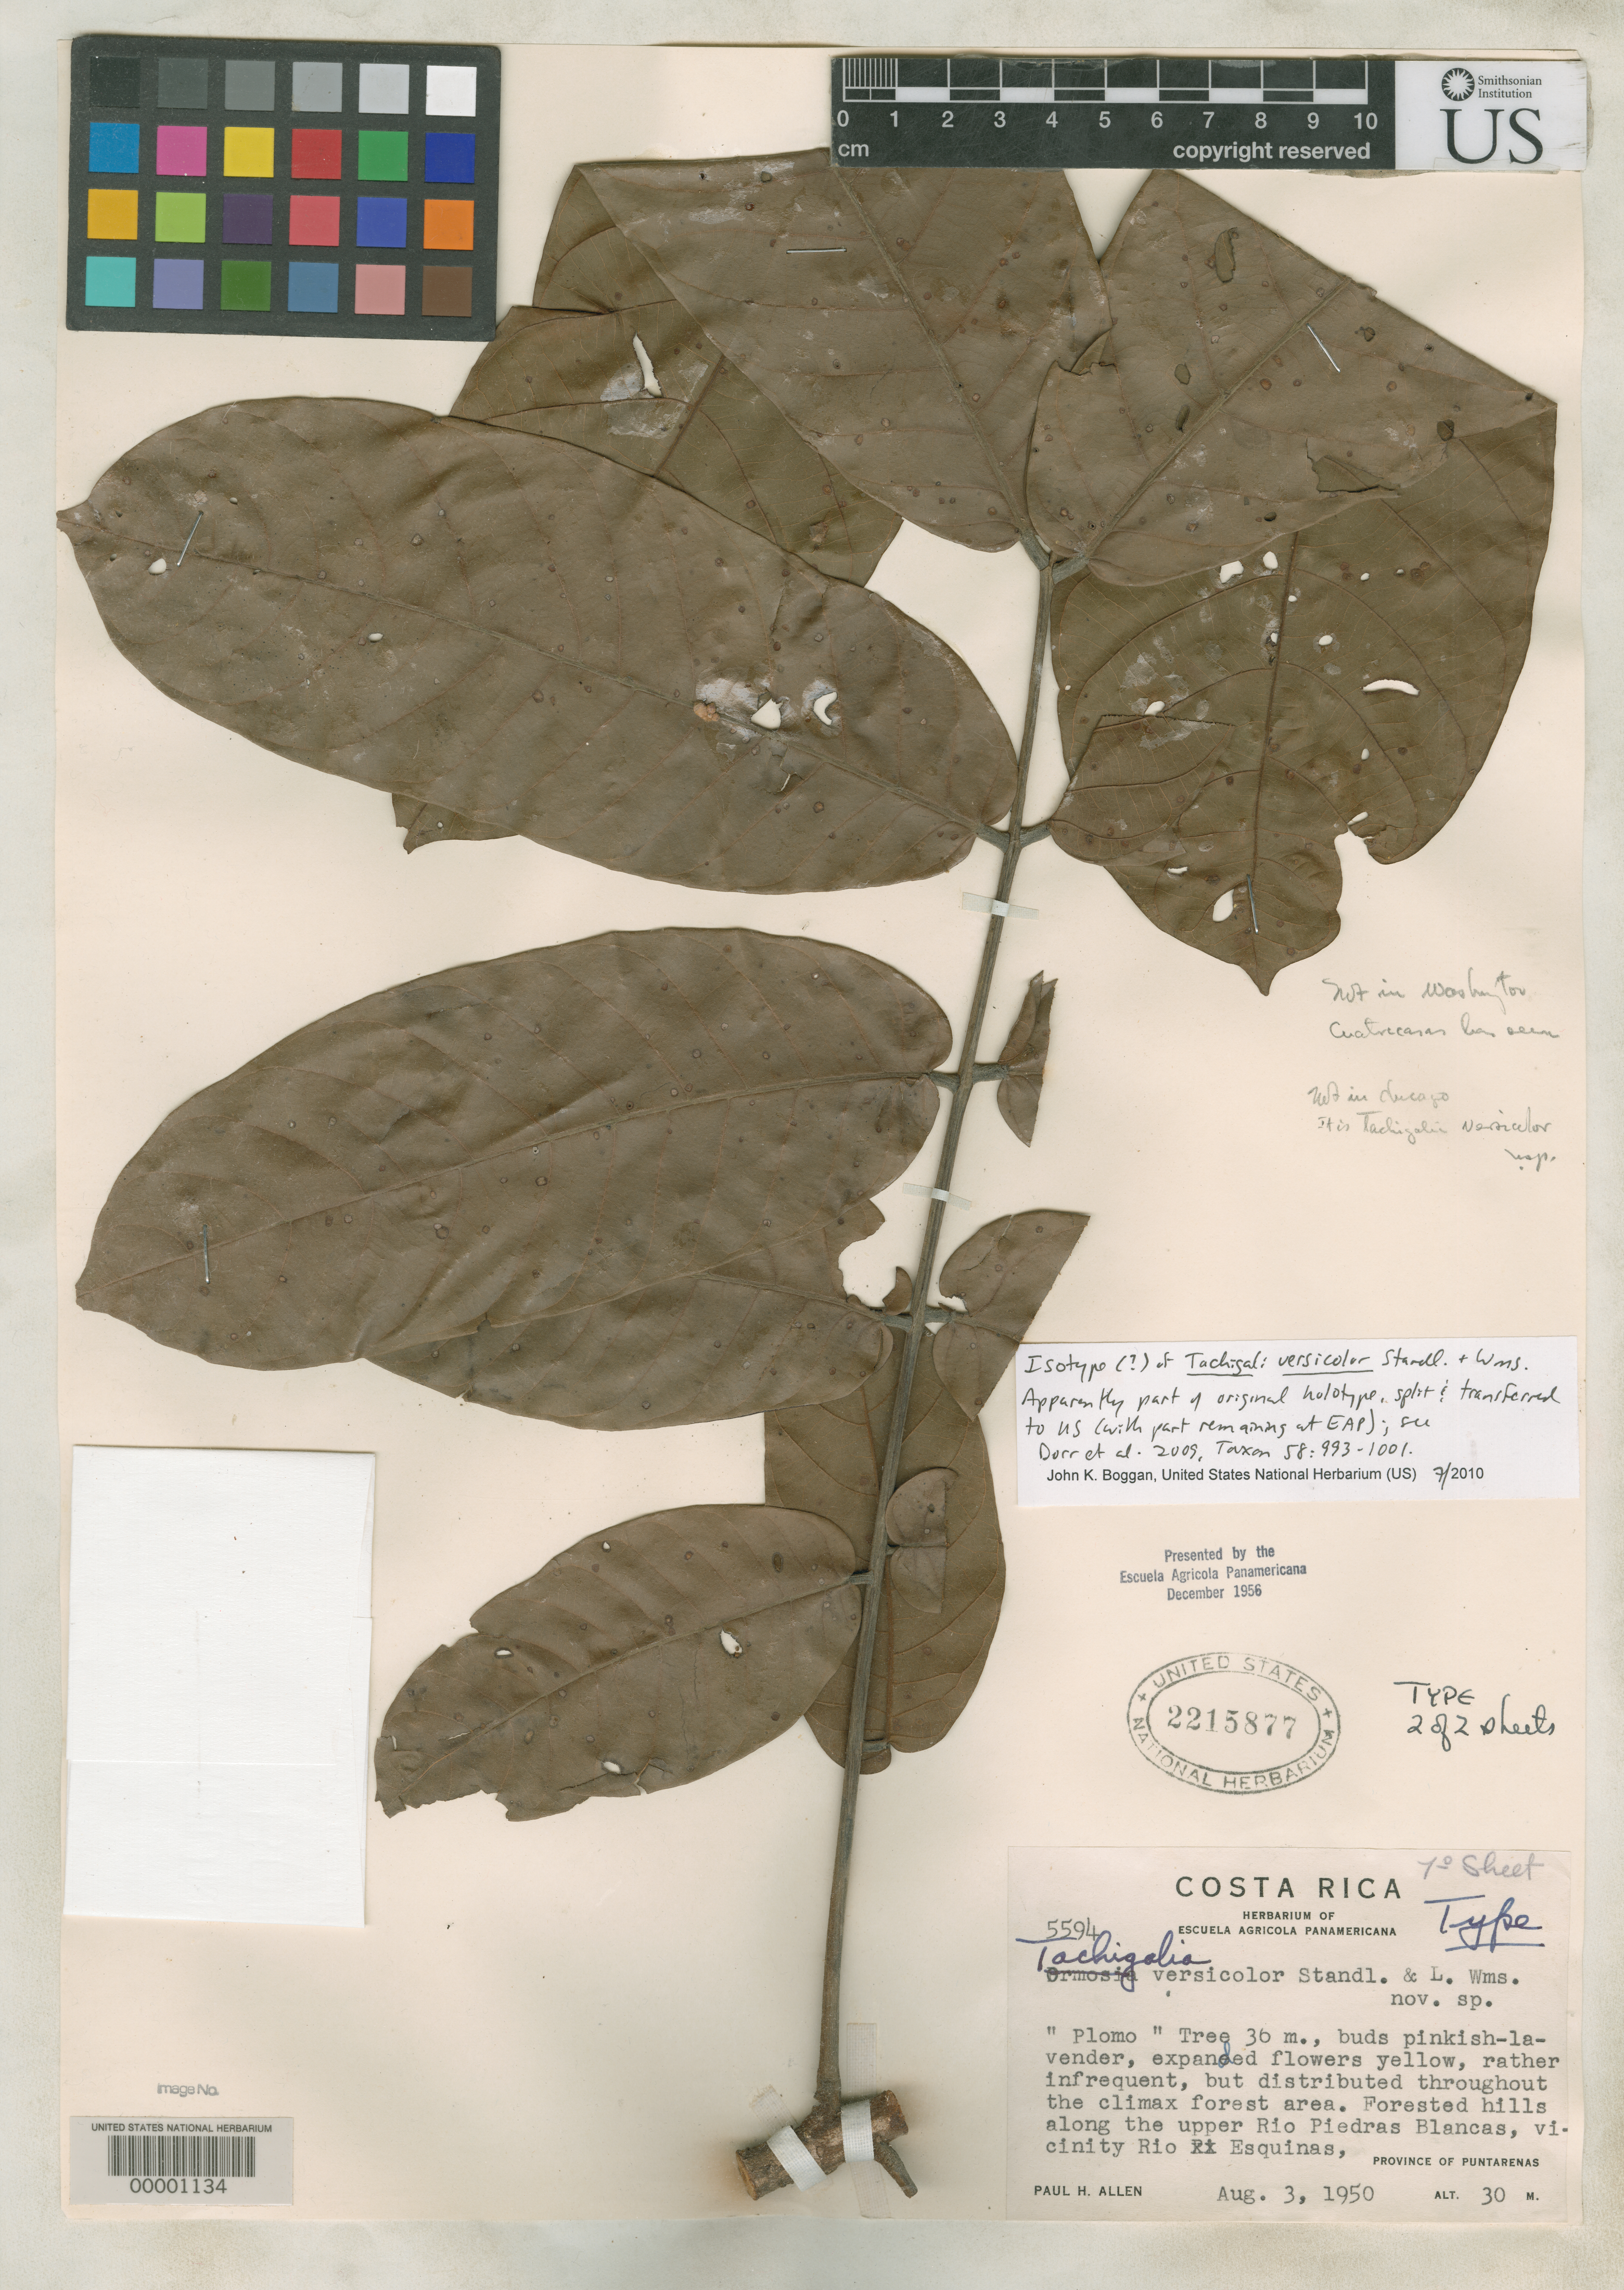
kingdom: Plantae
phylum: Tracheophyta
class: Magnoliopsida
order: Fabales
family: Fabaceae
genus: Tachigali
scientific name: Tachigali versicolor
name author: Standl. & L.O. Williams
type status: Isotype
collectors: P. H. Allen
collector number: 5594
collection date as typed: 03 Aug 1950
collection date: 1950-08-03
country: Costa Rica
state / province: Puntarenas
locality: Along upper Rio Piedras Blancas, vicinity Rio Esquinas.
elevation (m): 30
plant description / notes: "Presented by the Escuela Agricola Panamericana December 1956." Apparently part of original holotype, split & transferred to US (with part remaining at EAP); see Dorr et al. 2009, Taxon 58: 993-1001.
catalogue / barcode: US 2215877